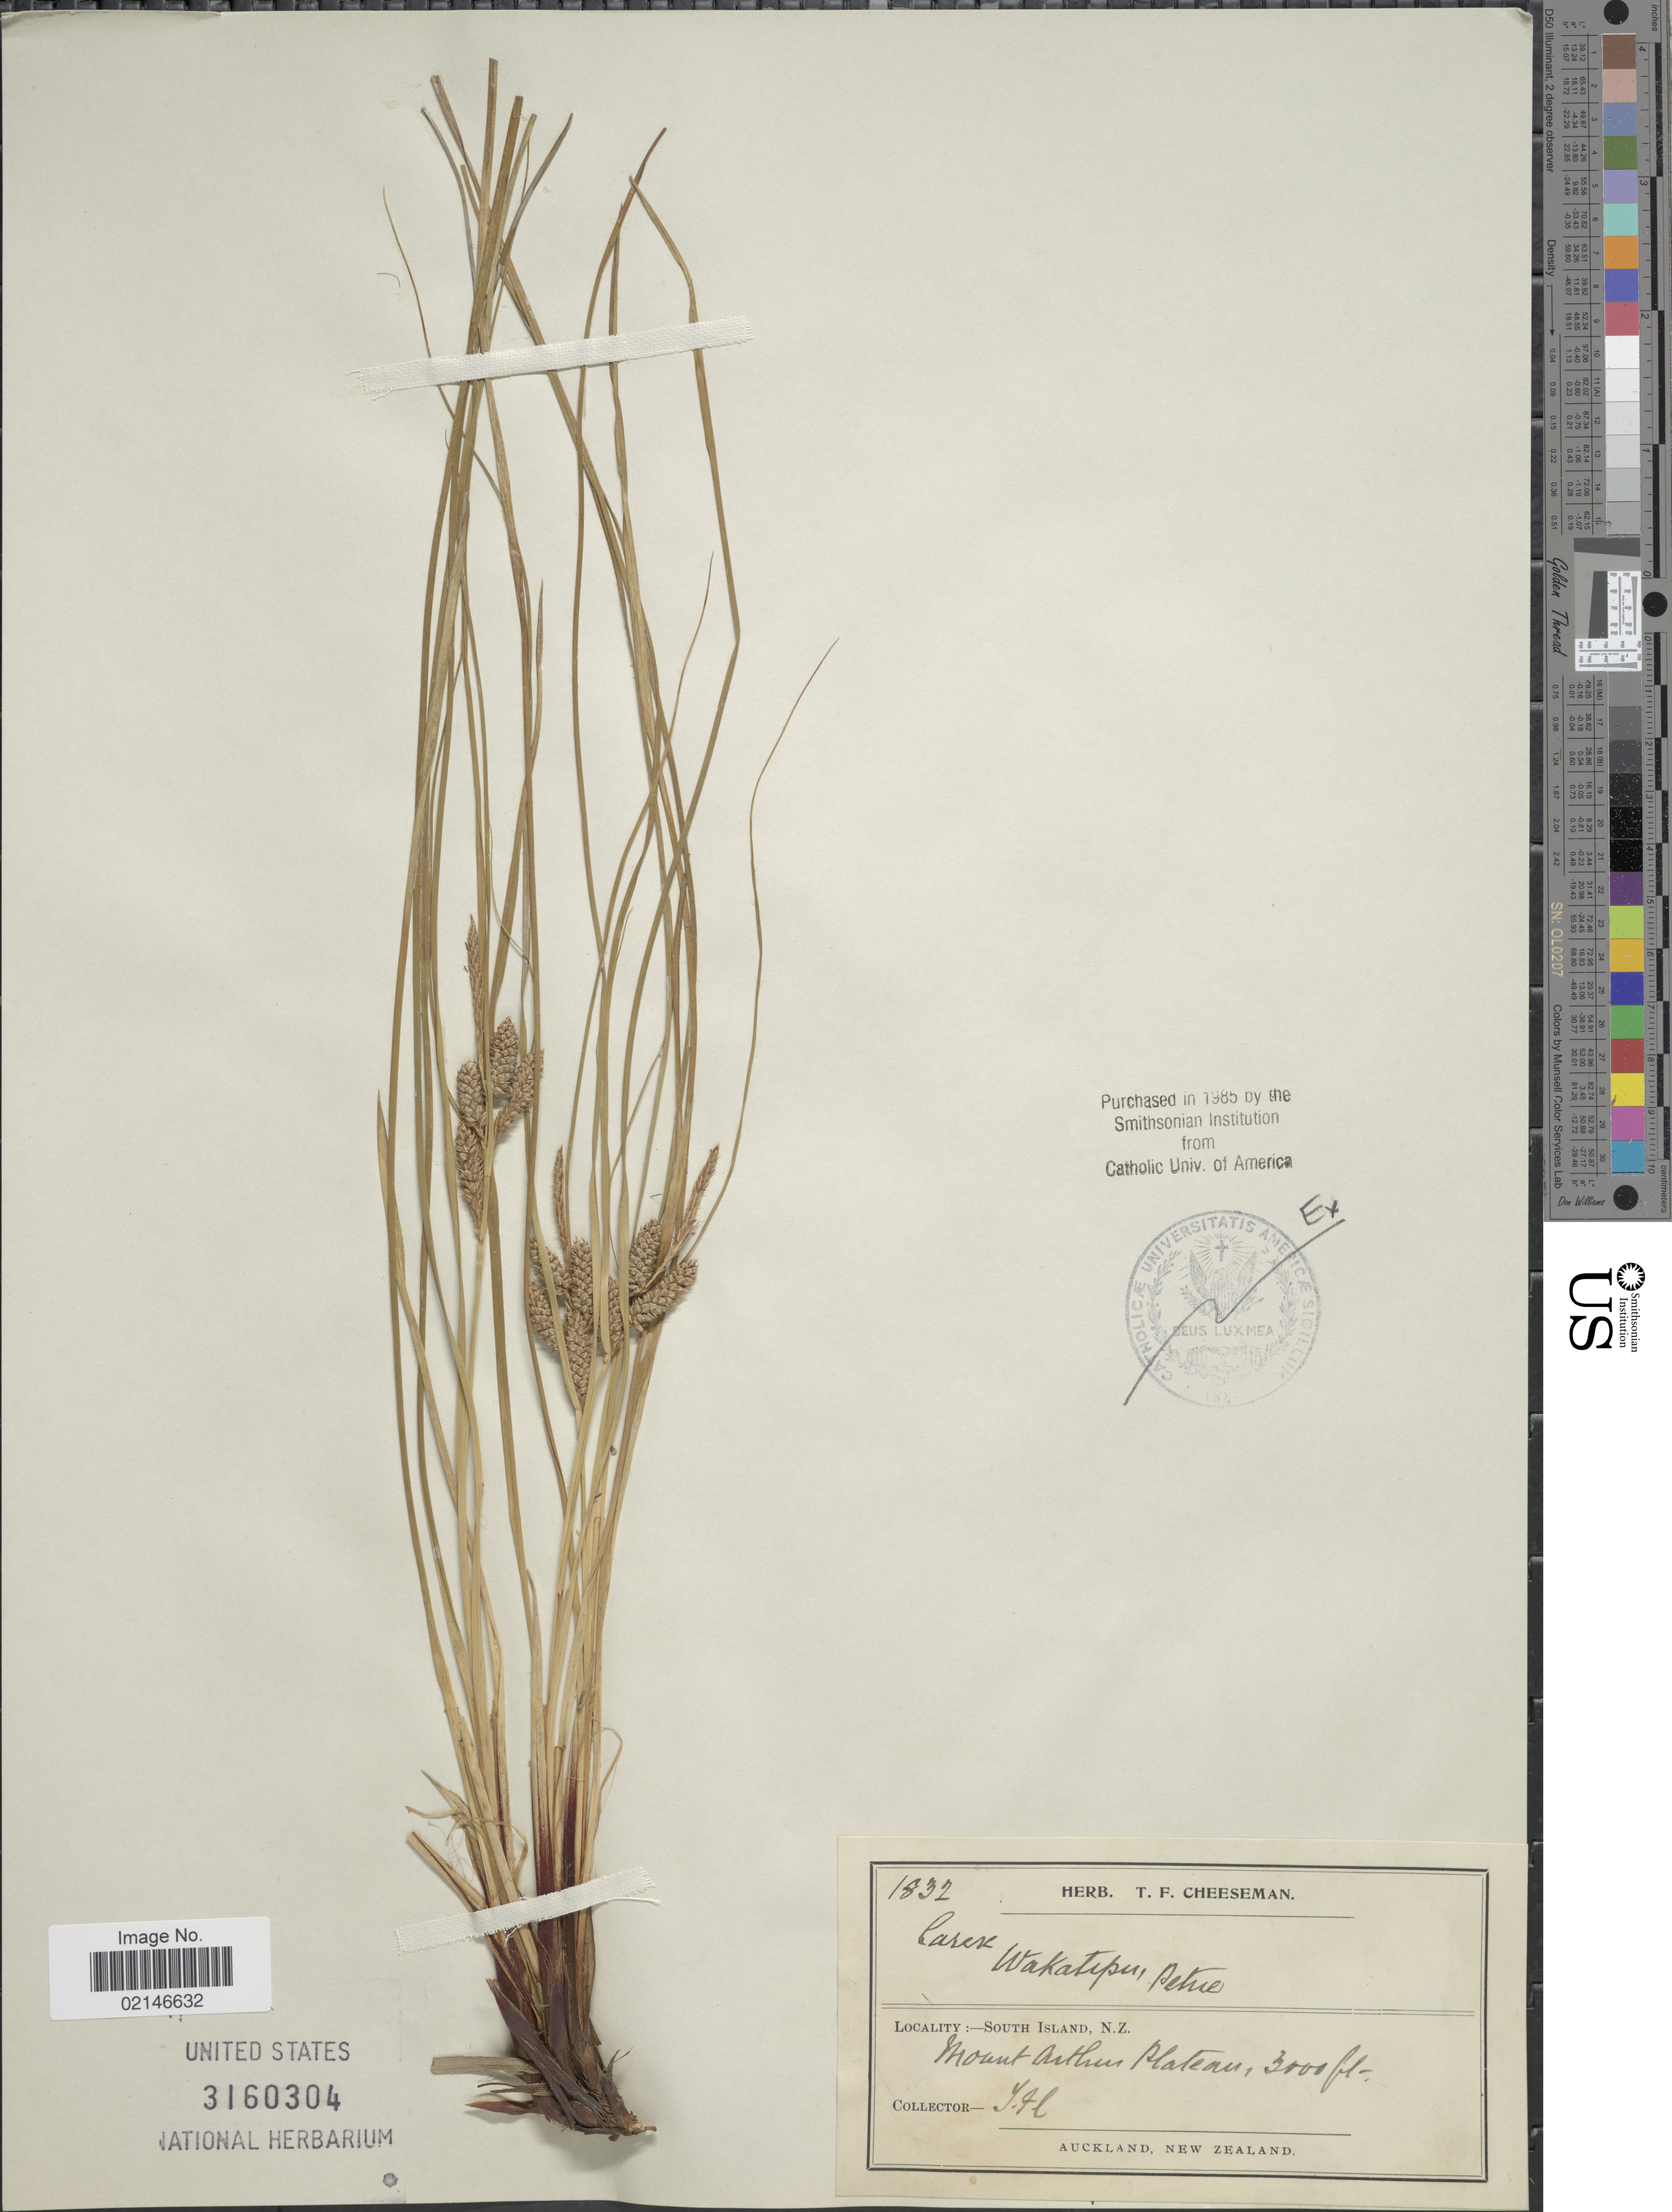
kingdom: Plantae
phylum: Tracheophyta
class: Liliopsida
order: Poales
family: Cyperaceae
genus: Carex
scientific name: Carex wakatipu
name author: Petrie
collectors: T. F. Cheeseman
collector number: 1832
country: New Zealand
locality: South Island, Mount Arthur Plateau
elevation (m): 914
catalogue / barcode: US 3160304